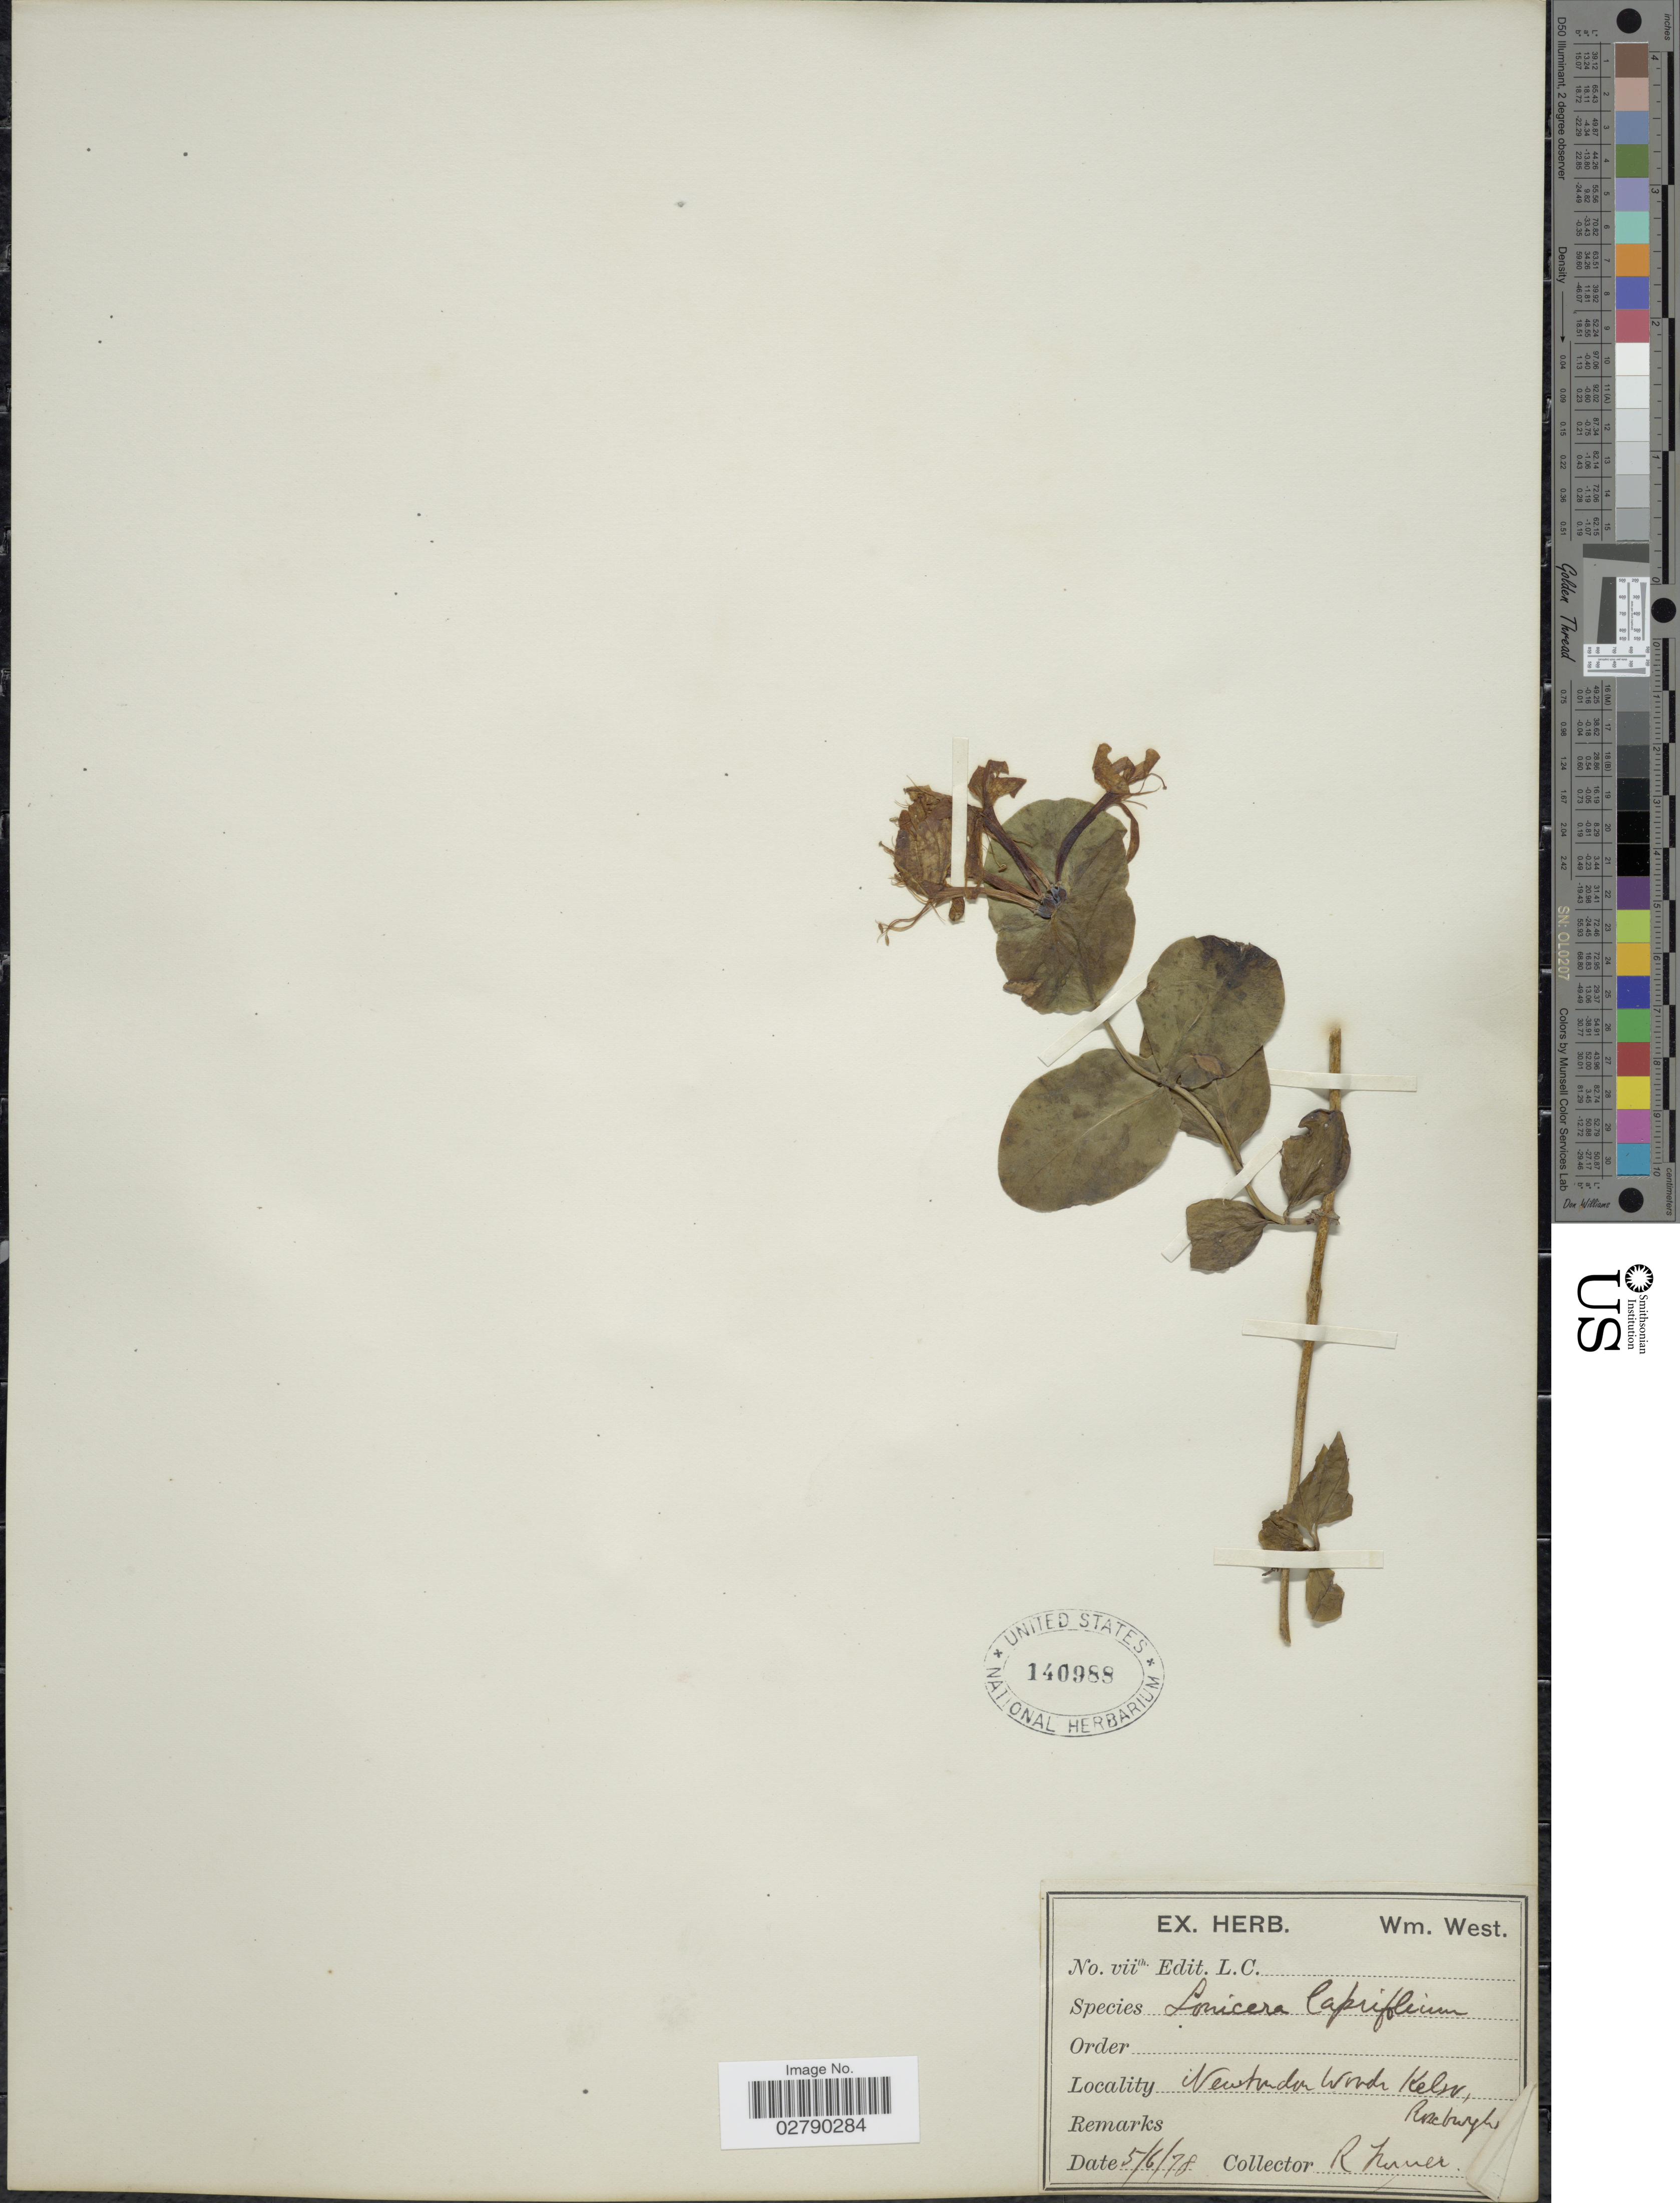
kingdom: Plantae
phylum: Tracheophyta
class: Magnoliopsida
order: Dipsacales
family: Caprifoliaceae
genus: Lonicera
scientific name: Lonicera caprifolium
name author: L.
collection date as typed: Transcribed d/m/y: 5/6/78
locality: Newtundon Woods Kelsu, Raebwyk [interpreted]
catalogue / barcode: US 140988